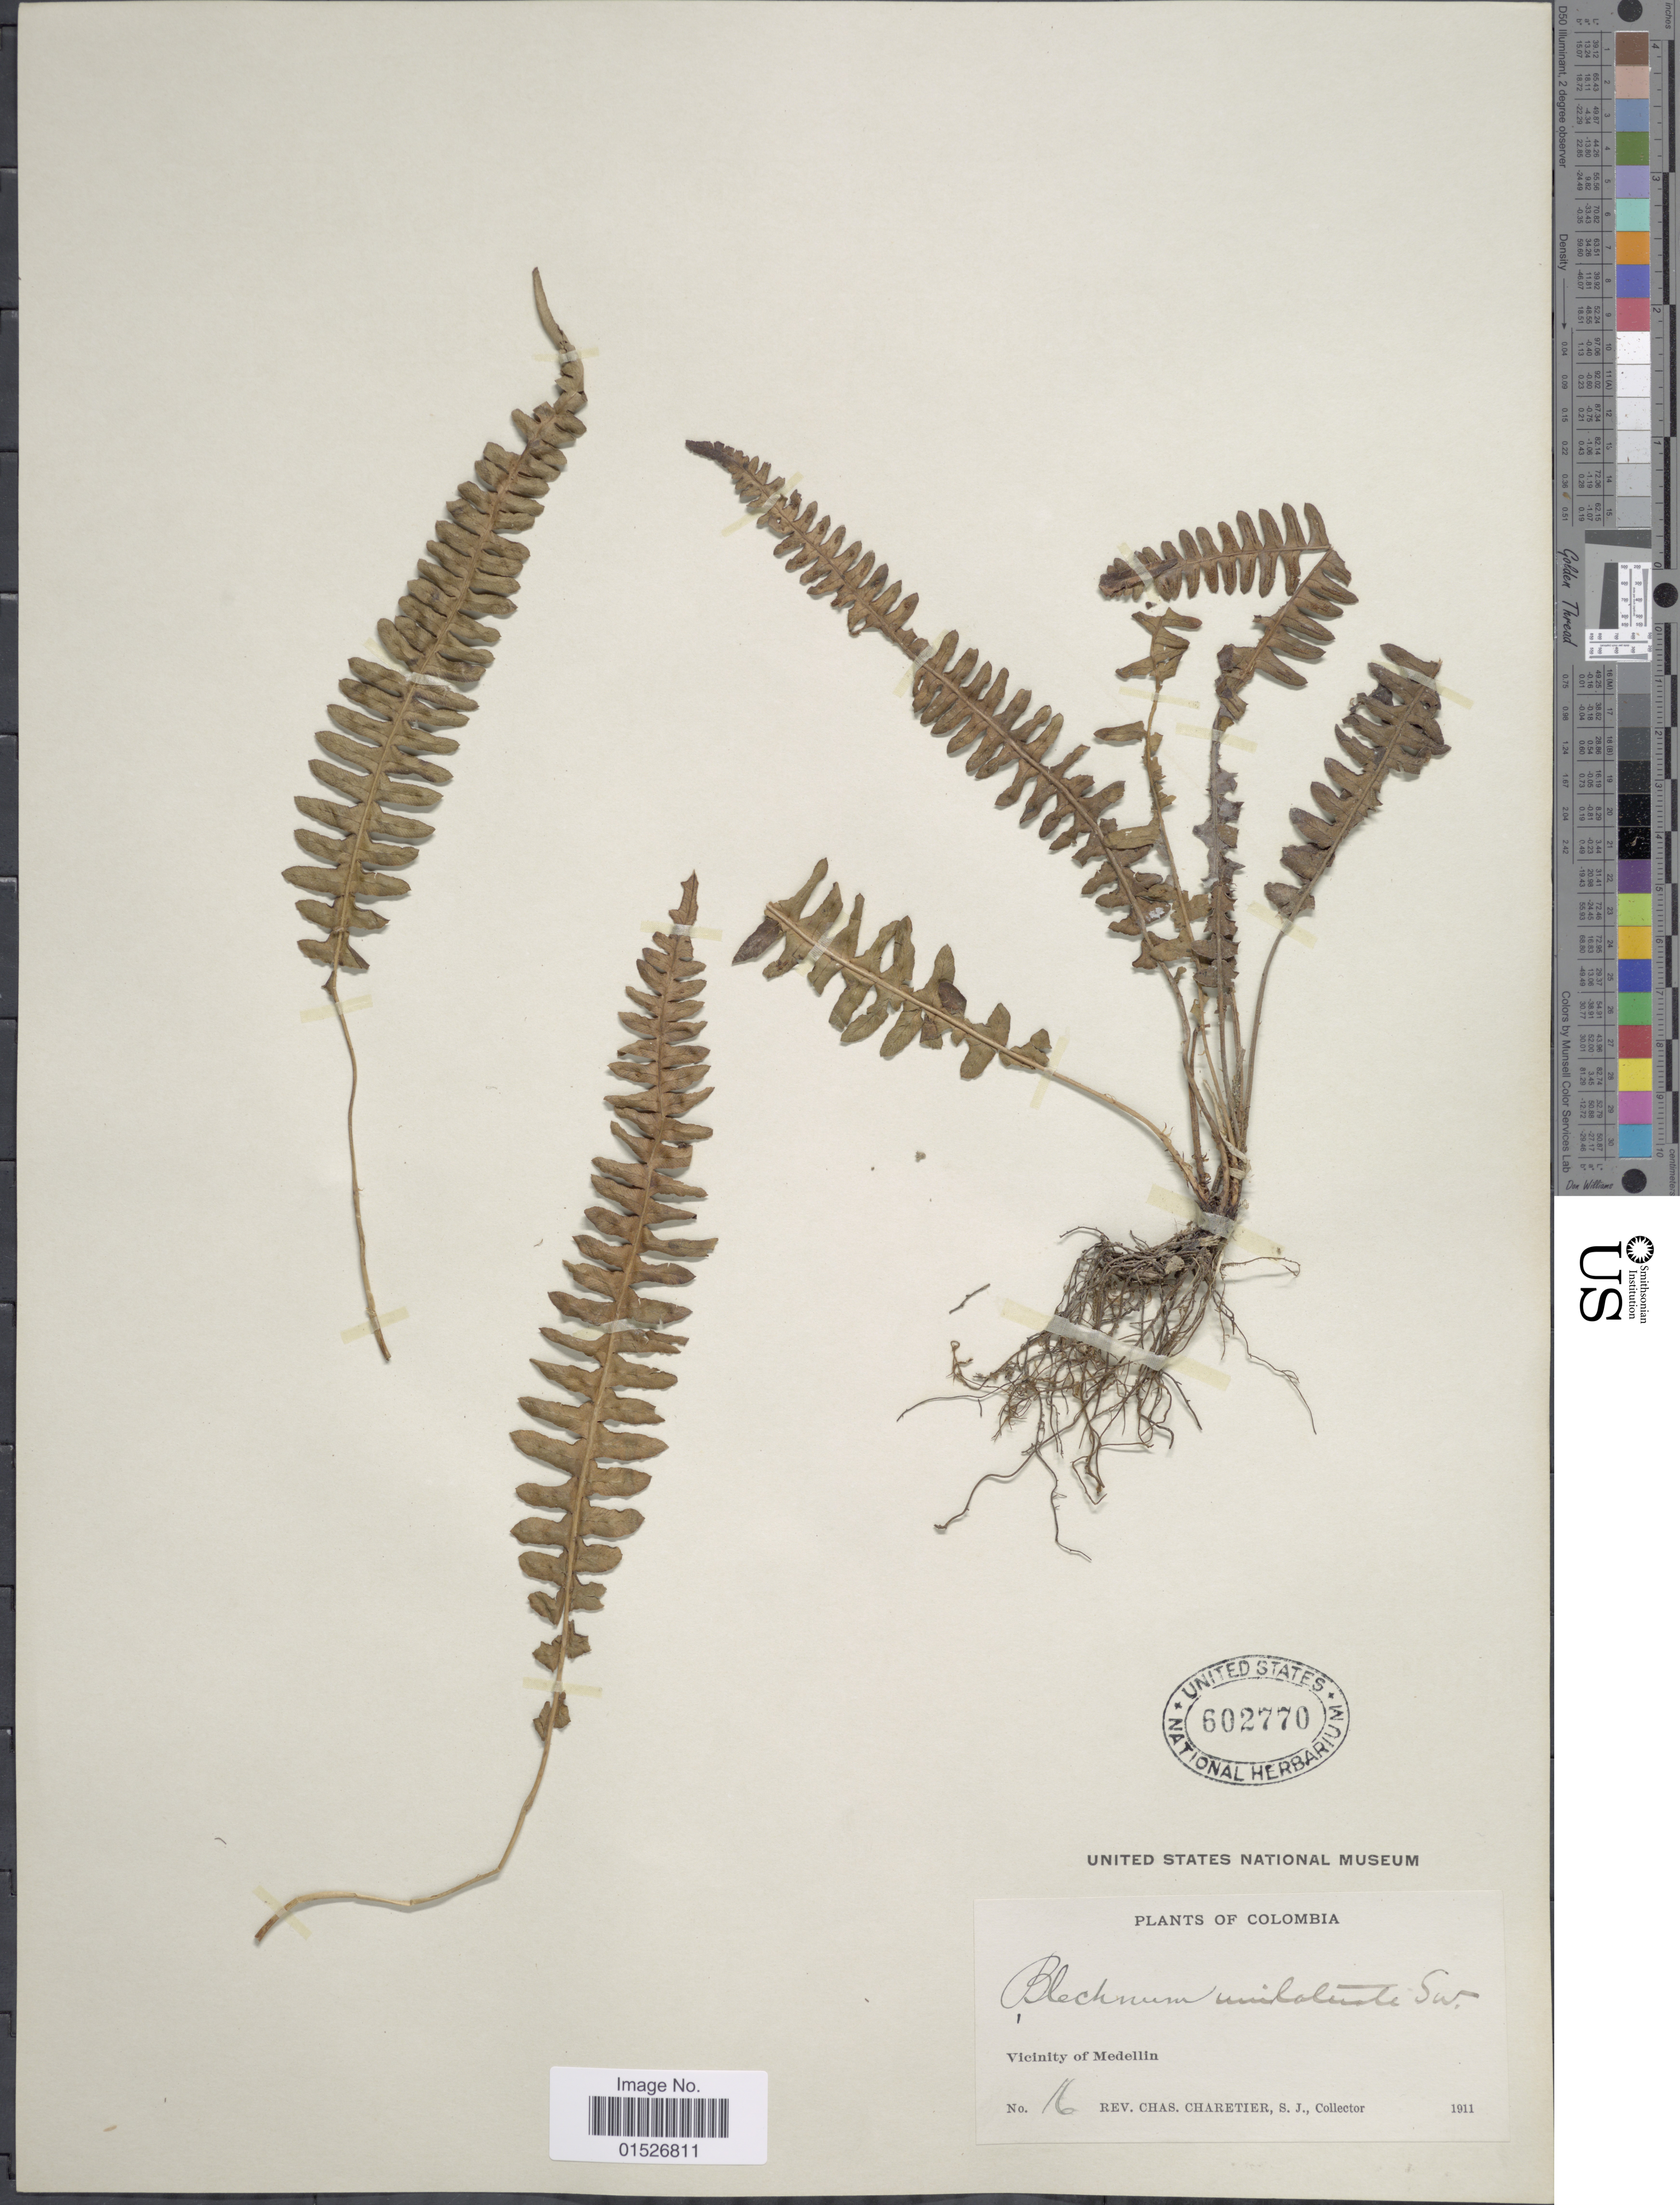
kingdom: Plantae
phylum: Tracheophyta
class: Polypodiopsida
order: Polypodiales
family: Blechnaceae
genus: Blechnum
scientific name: Blechnum polypodioides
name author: Raddi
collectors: C. Charetier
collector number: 16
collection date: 1911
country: Colombia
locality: Vicinity of Medellin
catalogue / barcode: US 602770